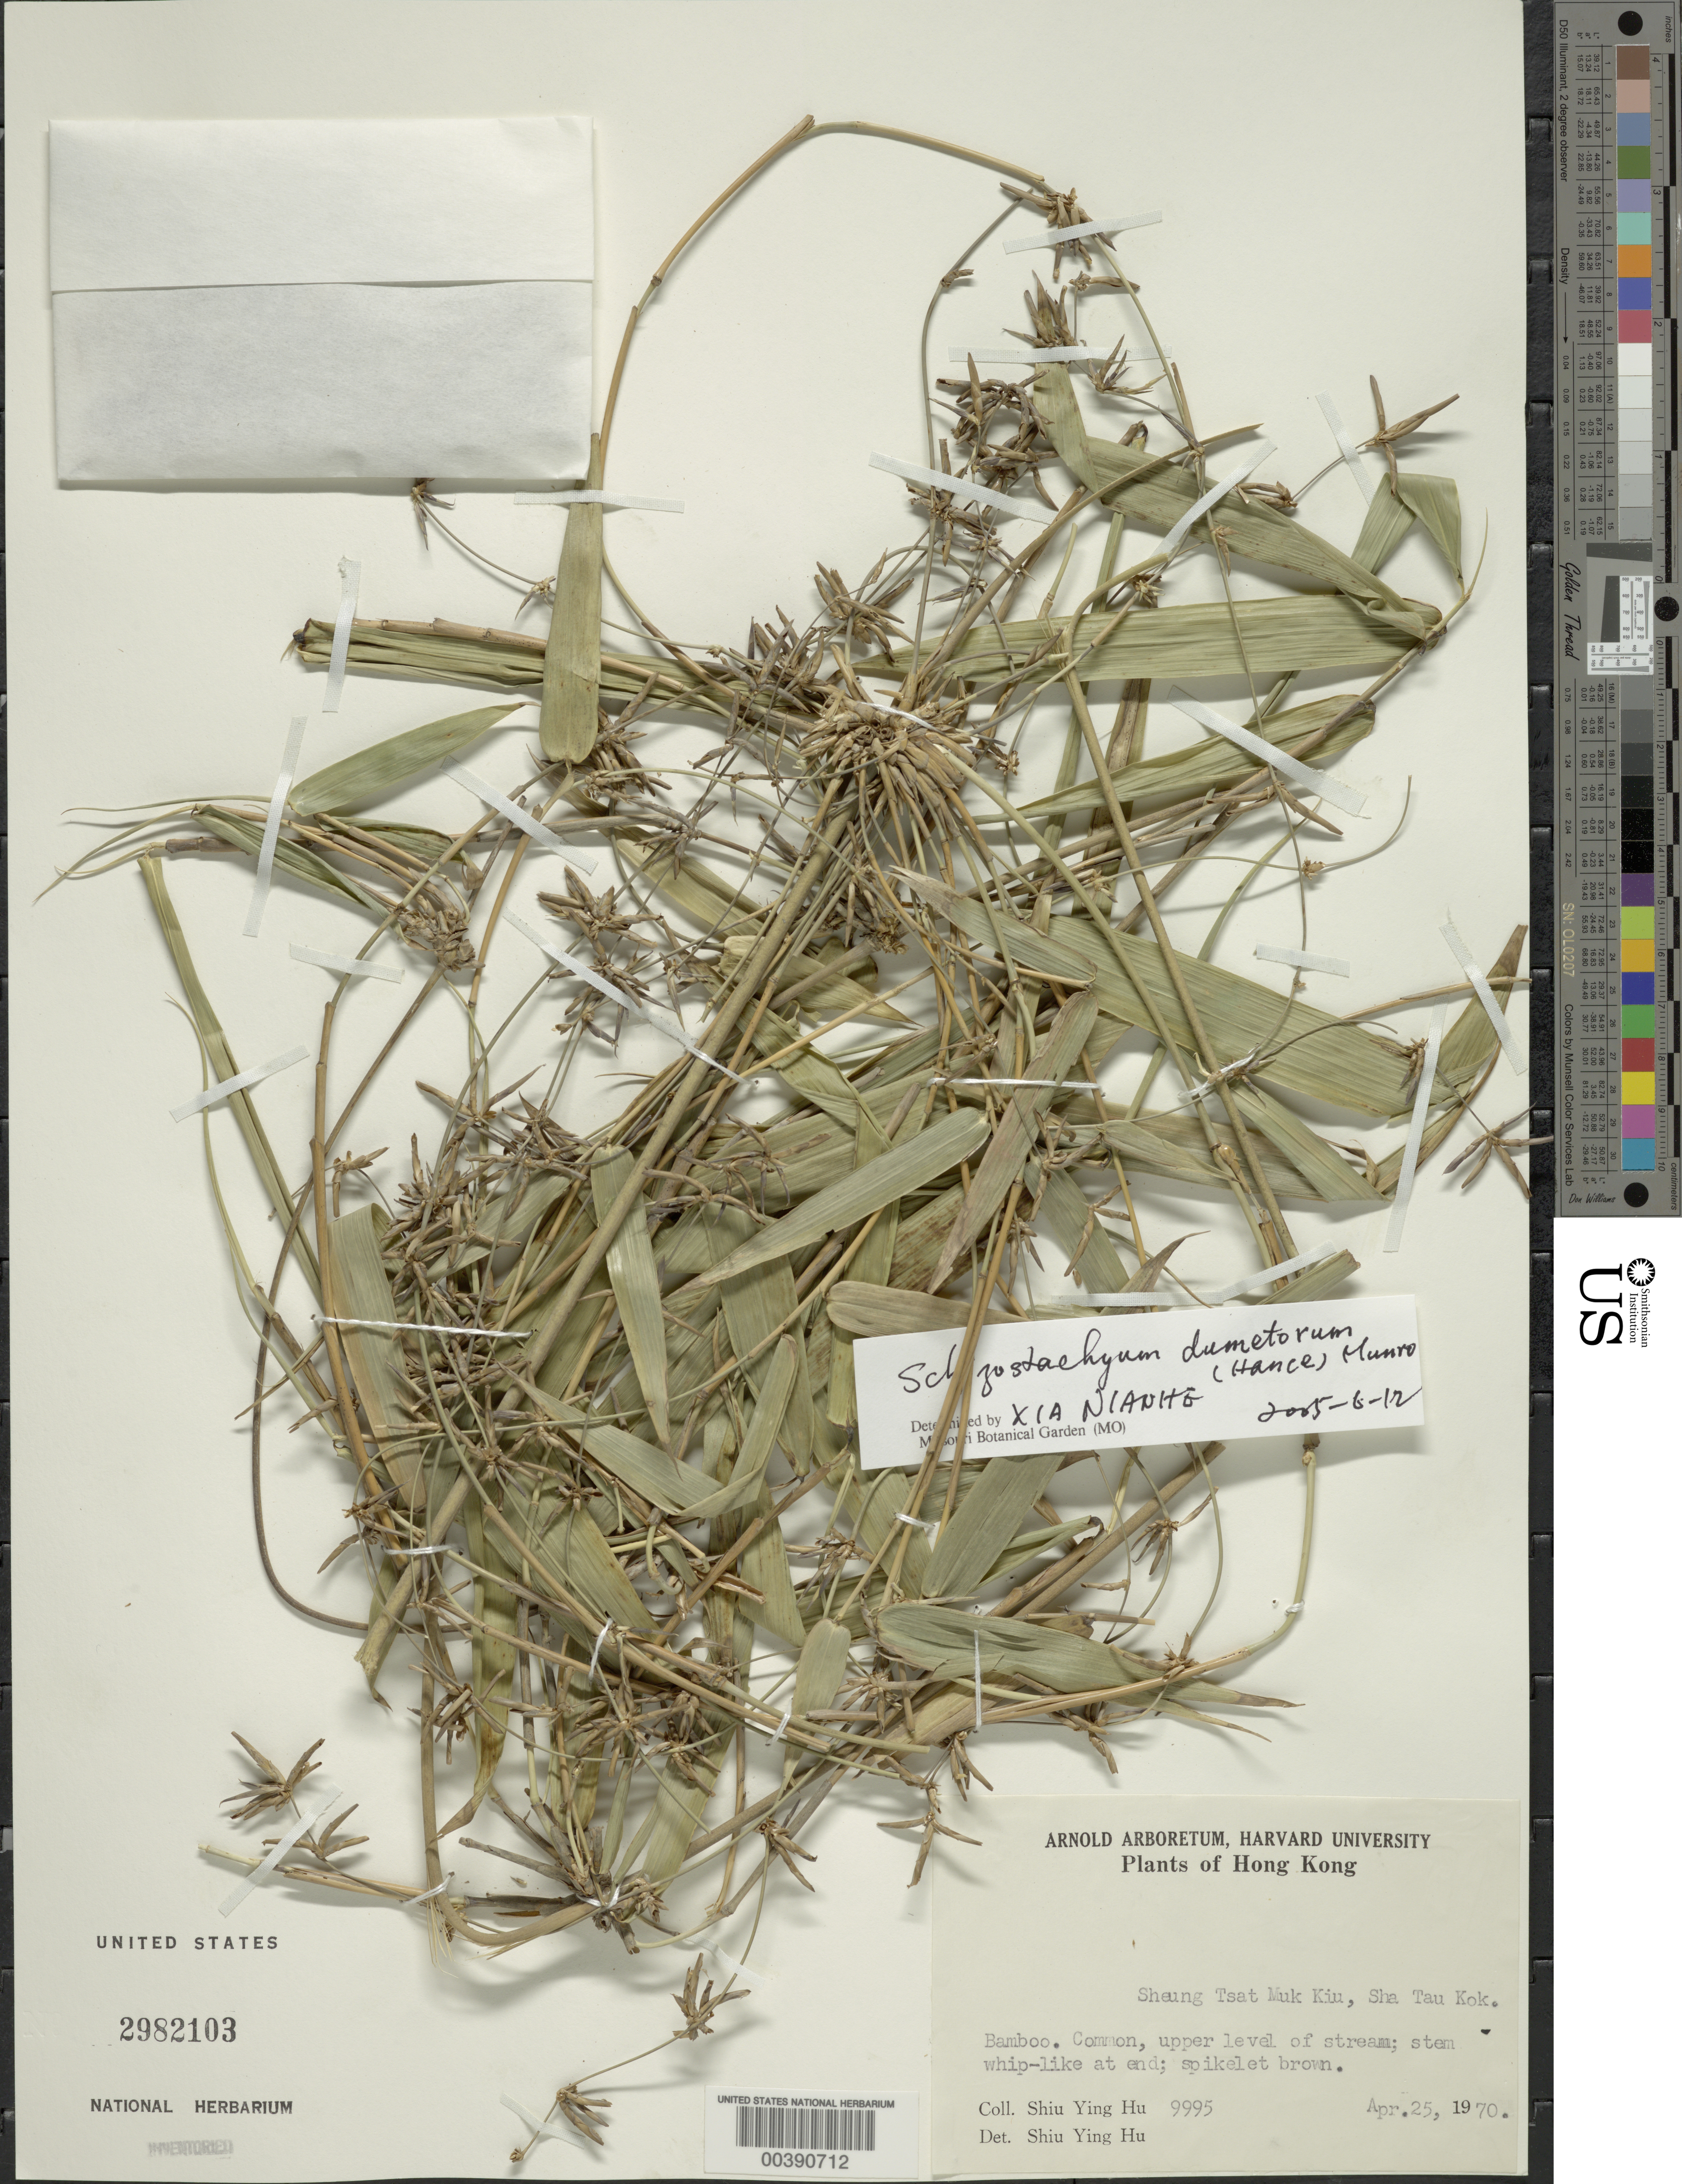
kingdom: Plantae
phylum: Tracheophyta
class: Liliopsida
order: Poales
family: Poaceae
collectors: Y. Shiu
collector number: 9995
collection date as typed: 25 Apr 1970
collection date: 1970-04-25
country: China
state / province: Hong Kong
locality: Sha tau kok, sheung tsat muk kiu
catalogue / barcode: US 2982103